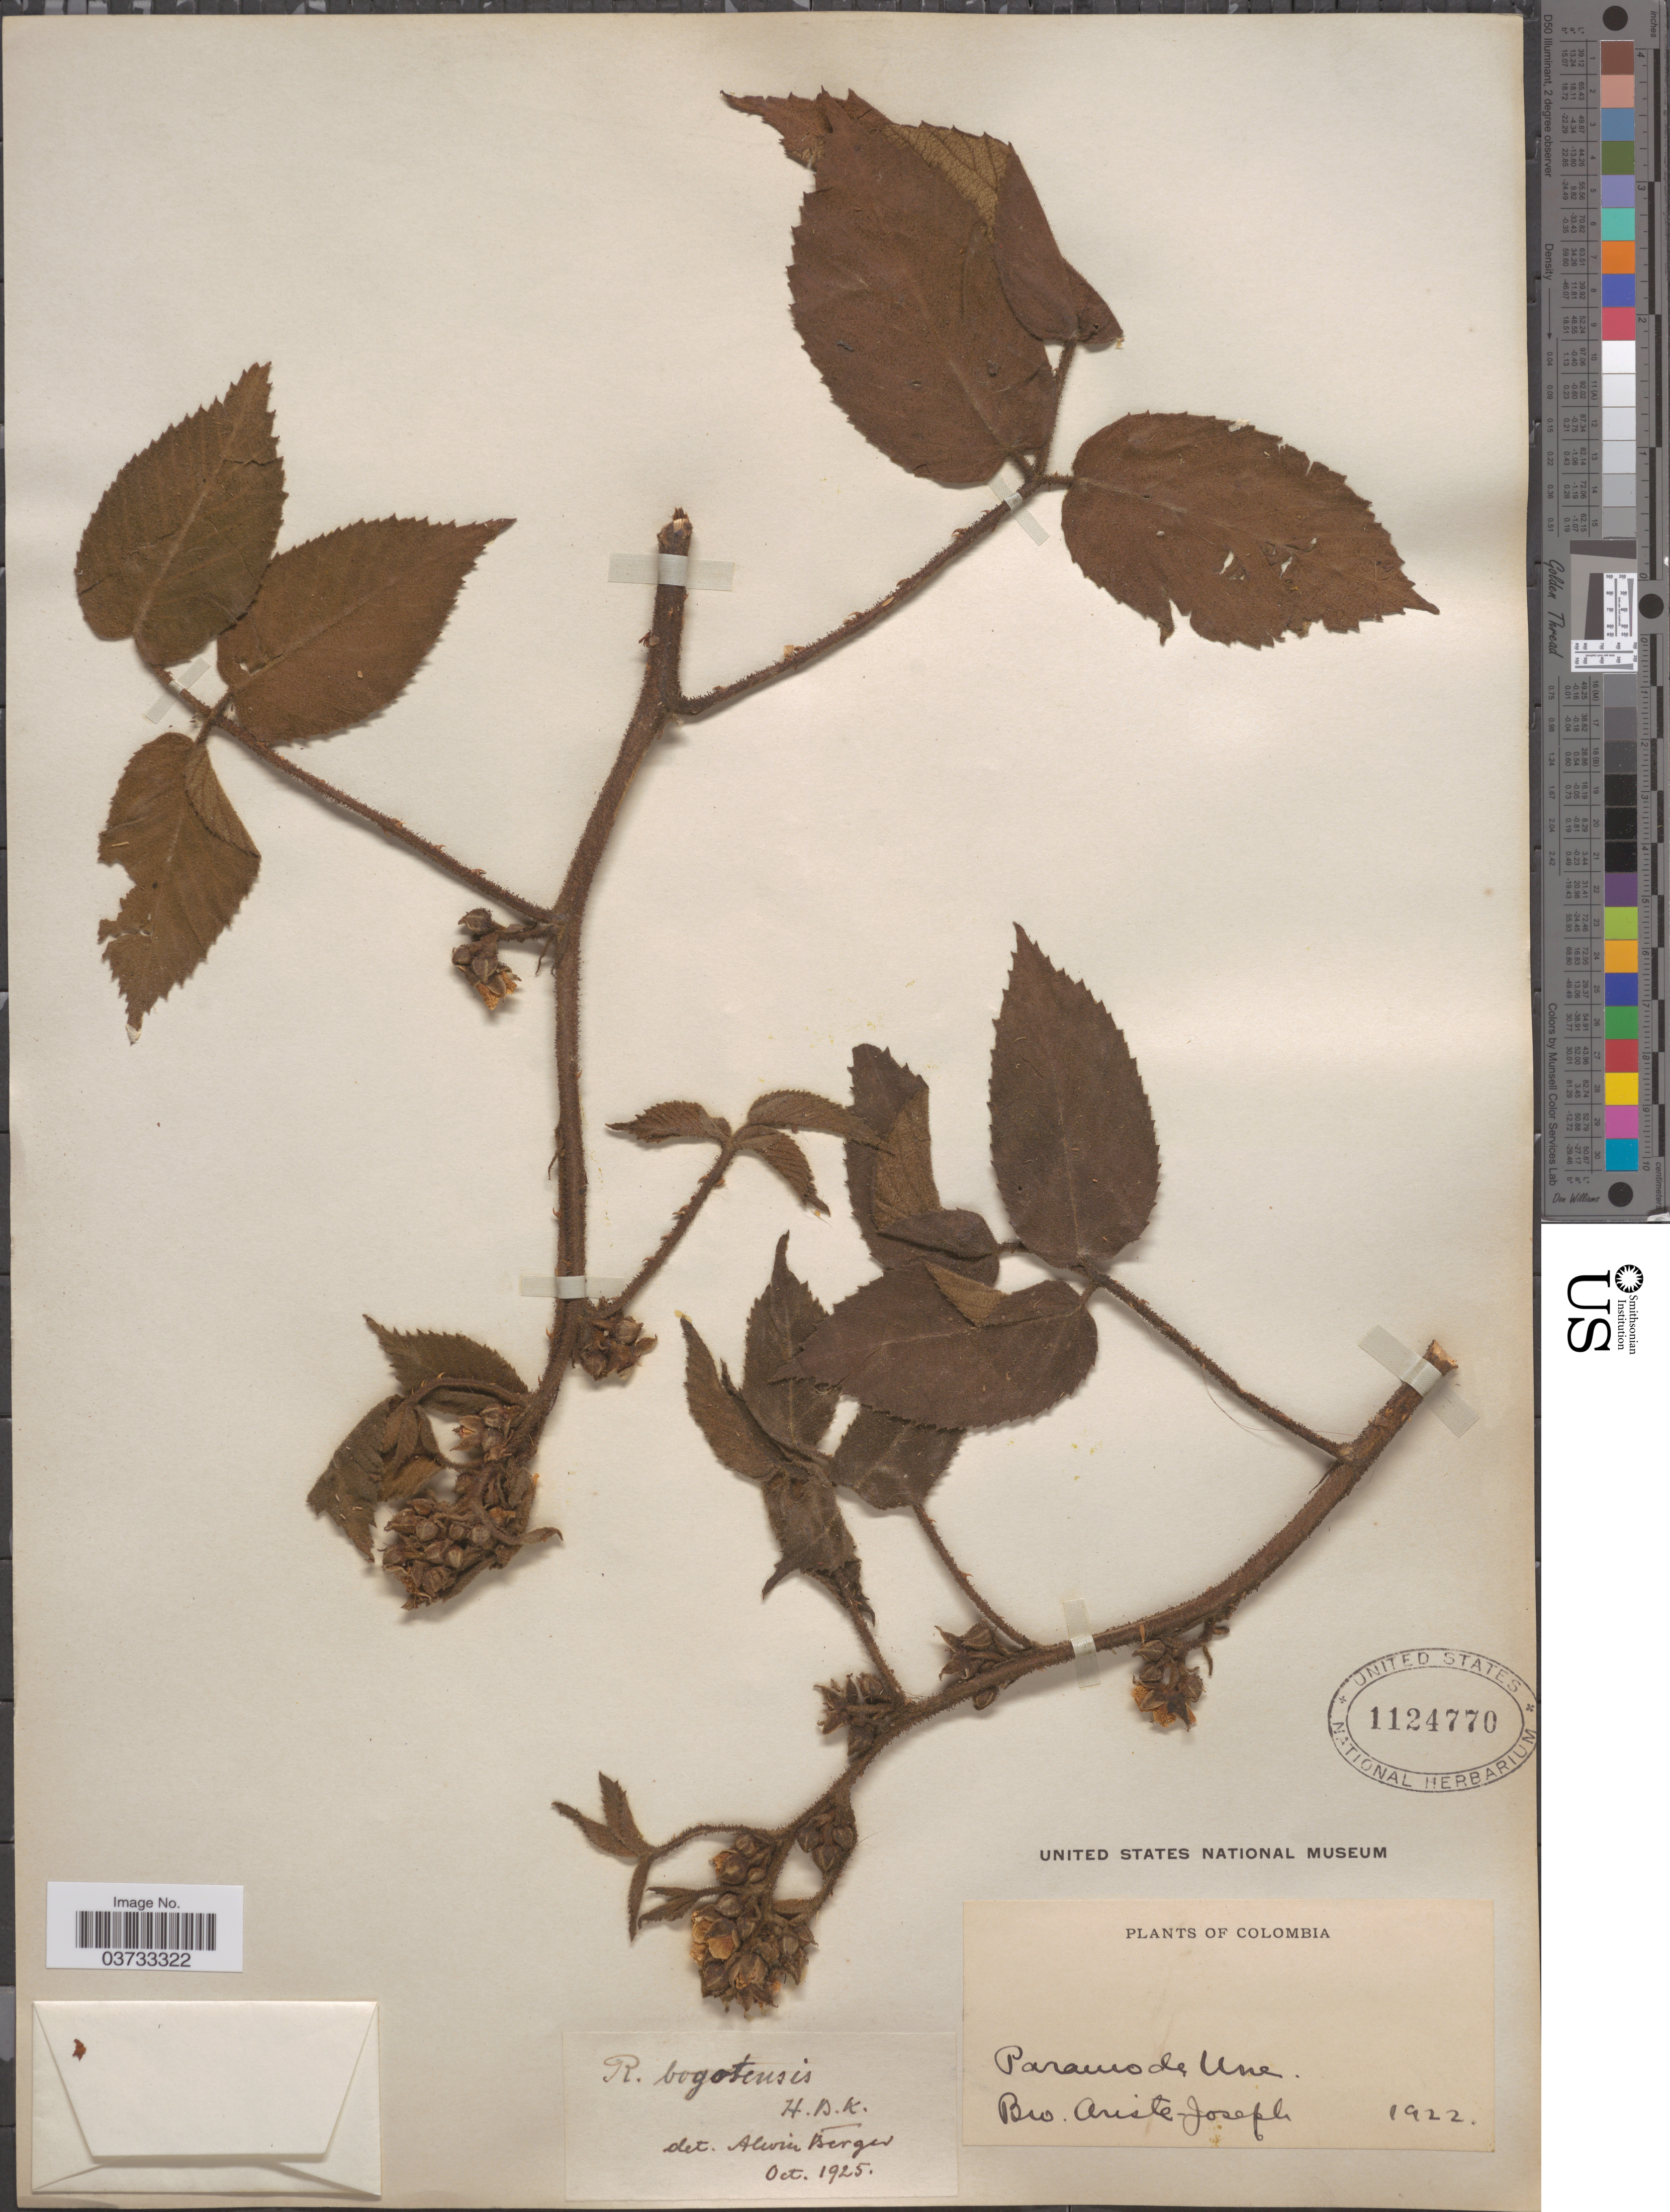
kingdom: Plantae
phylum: Tracheophyta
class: Magnoliopsida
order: Rosales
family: Rosaceae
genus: Rubus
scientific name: Rubus bogotensis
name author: Kunth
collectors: Bro. Ariste-Joseph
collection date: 1922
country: Colombia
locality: Paramo de Une.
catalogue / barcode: US 1124770